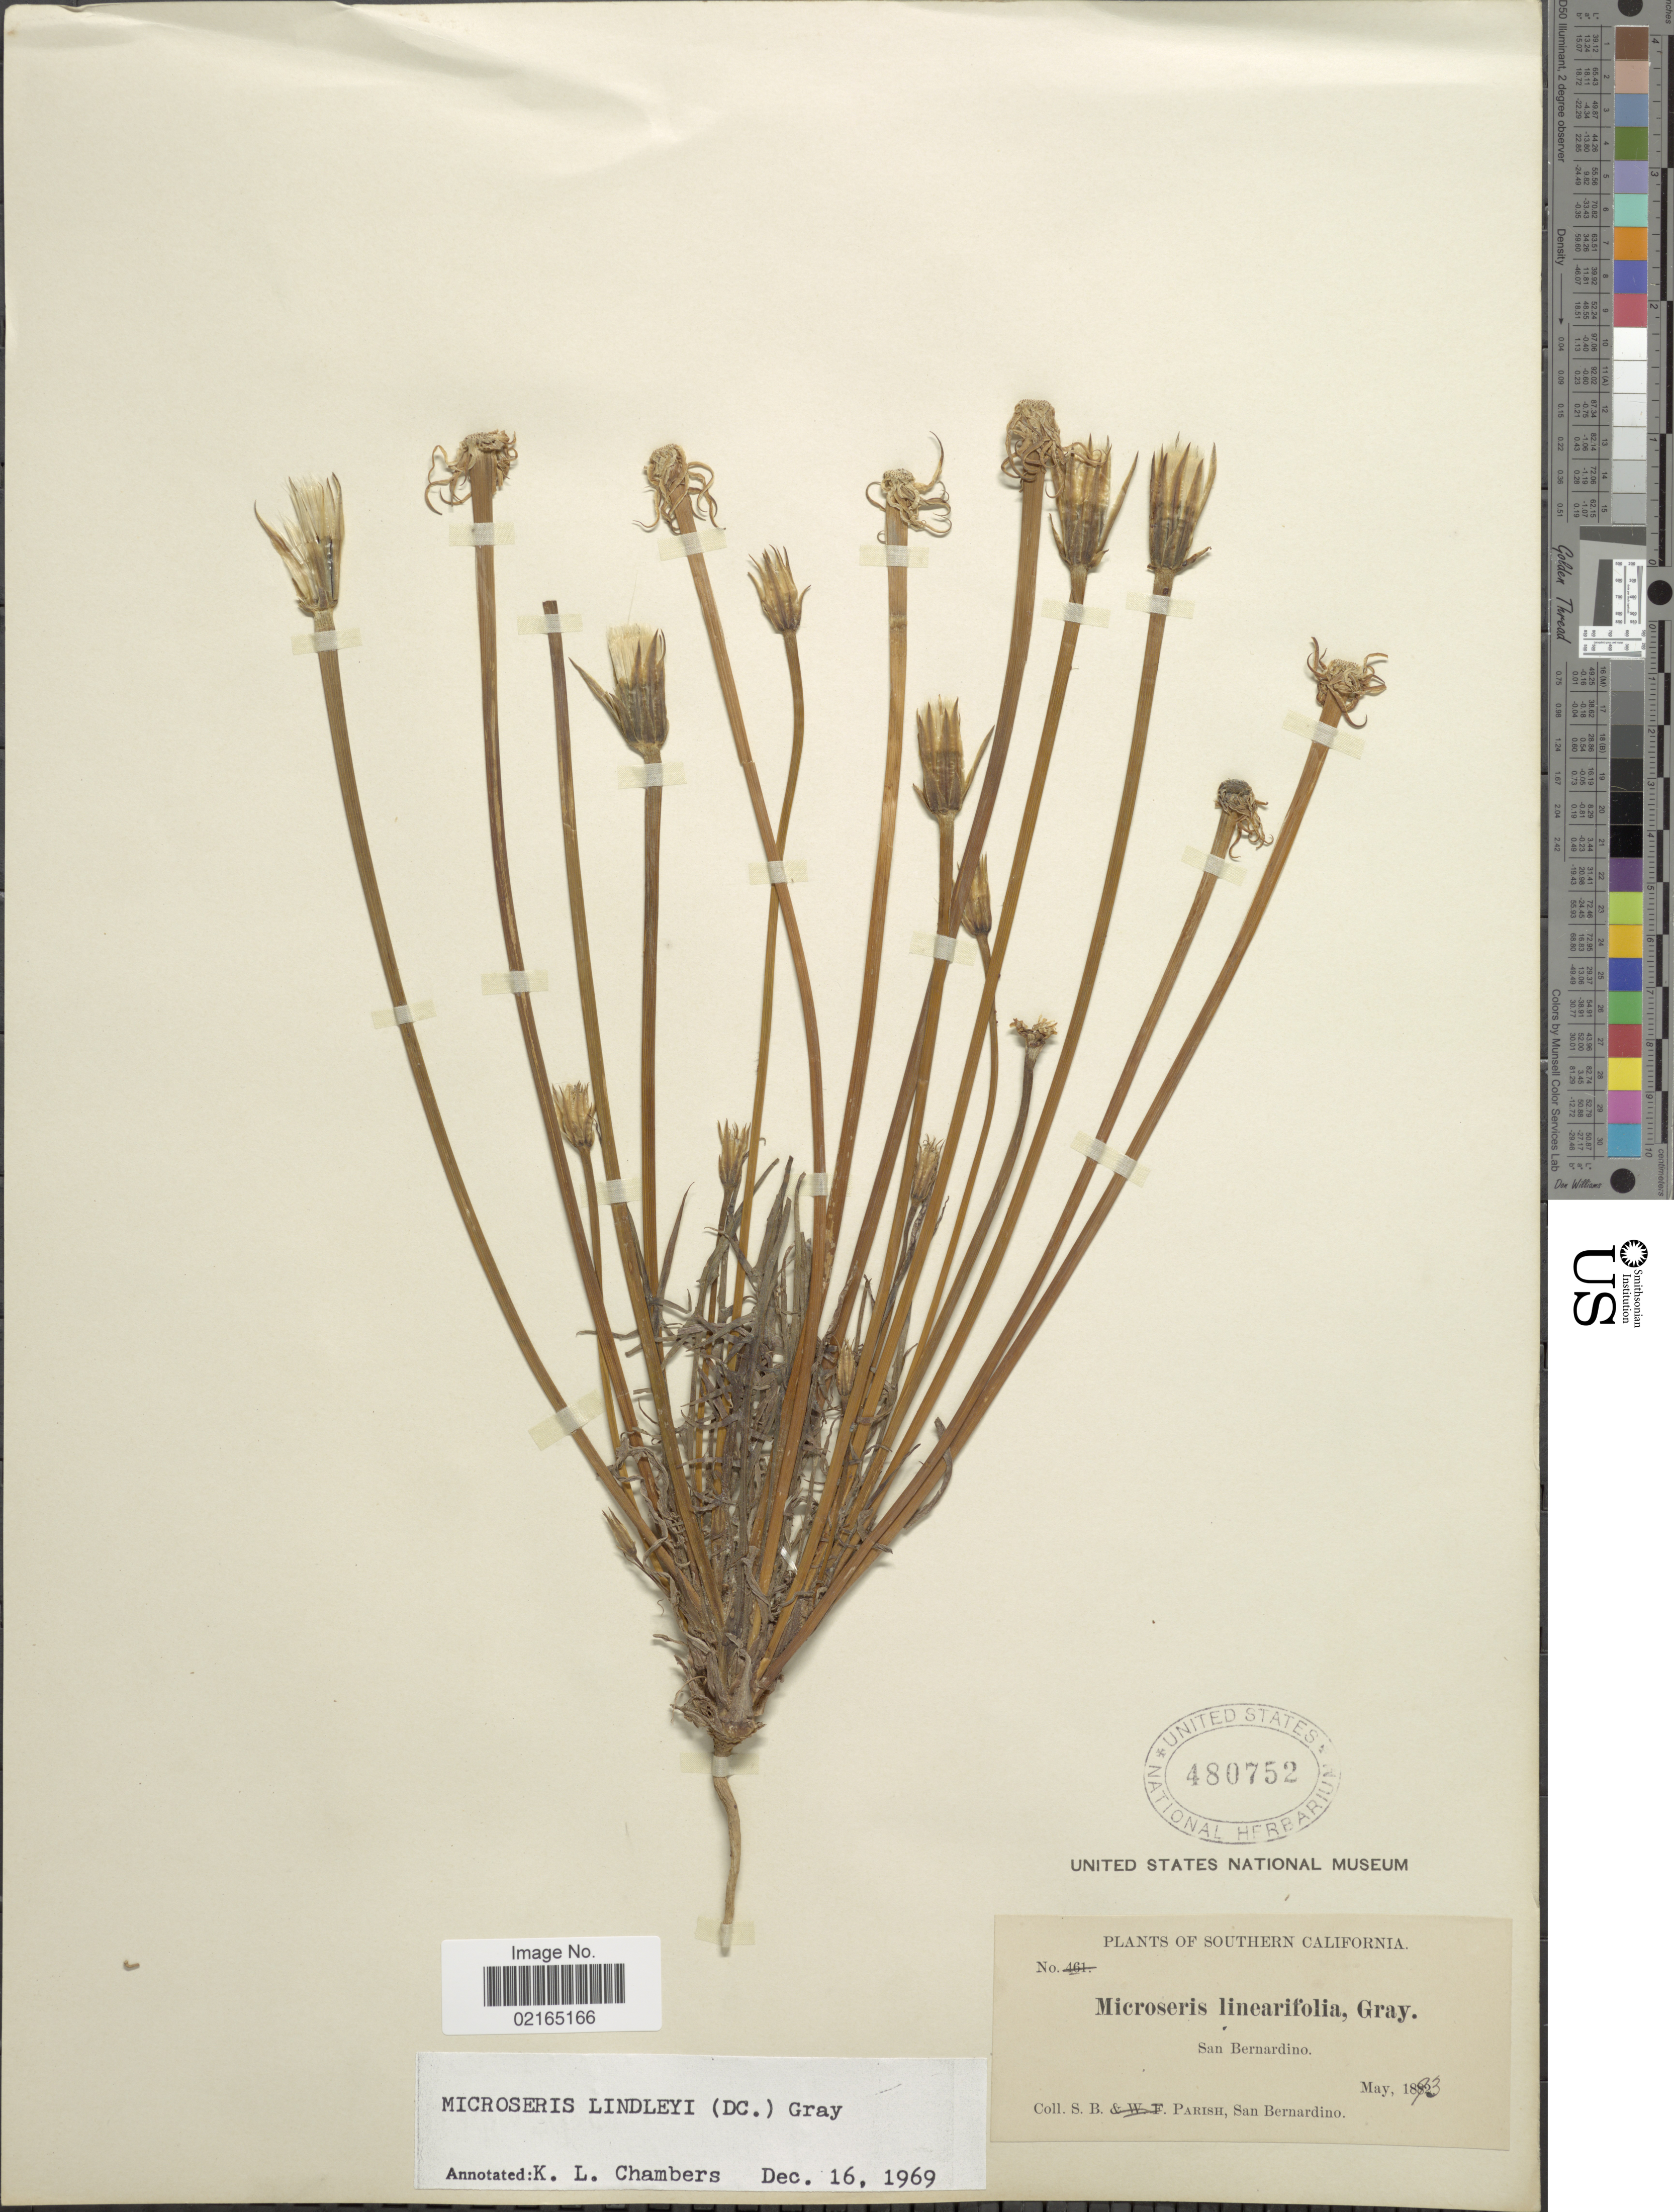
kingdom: Plantae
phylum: Tracheophyta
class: Magnoliopsida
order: Asterales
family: Asteraceae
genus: Uropappus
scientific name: Uropappus lindleyi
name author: (DC.) Nutt.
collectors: S. B. Parish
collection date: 1893-05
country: United States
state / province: California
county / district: San Bernardino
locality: Southern California, San Bernardino.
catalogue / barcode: US 480752